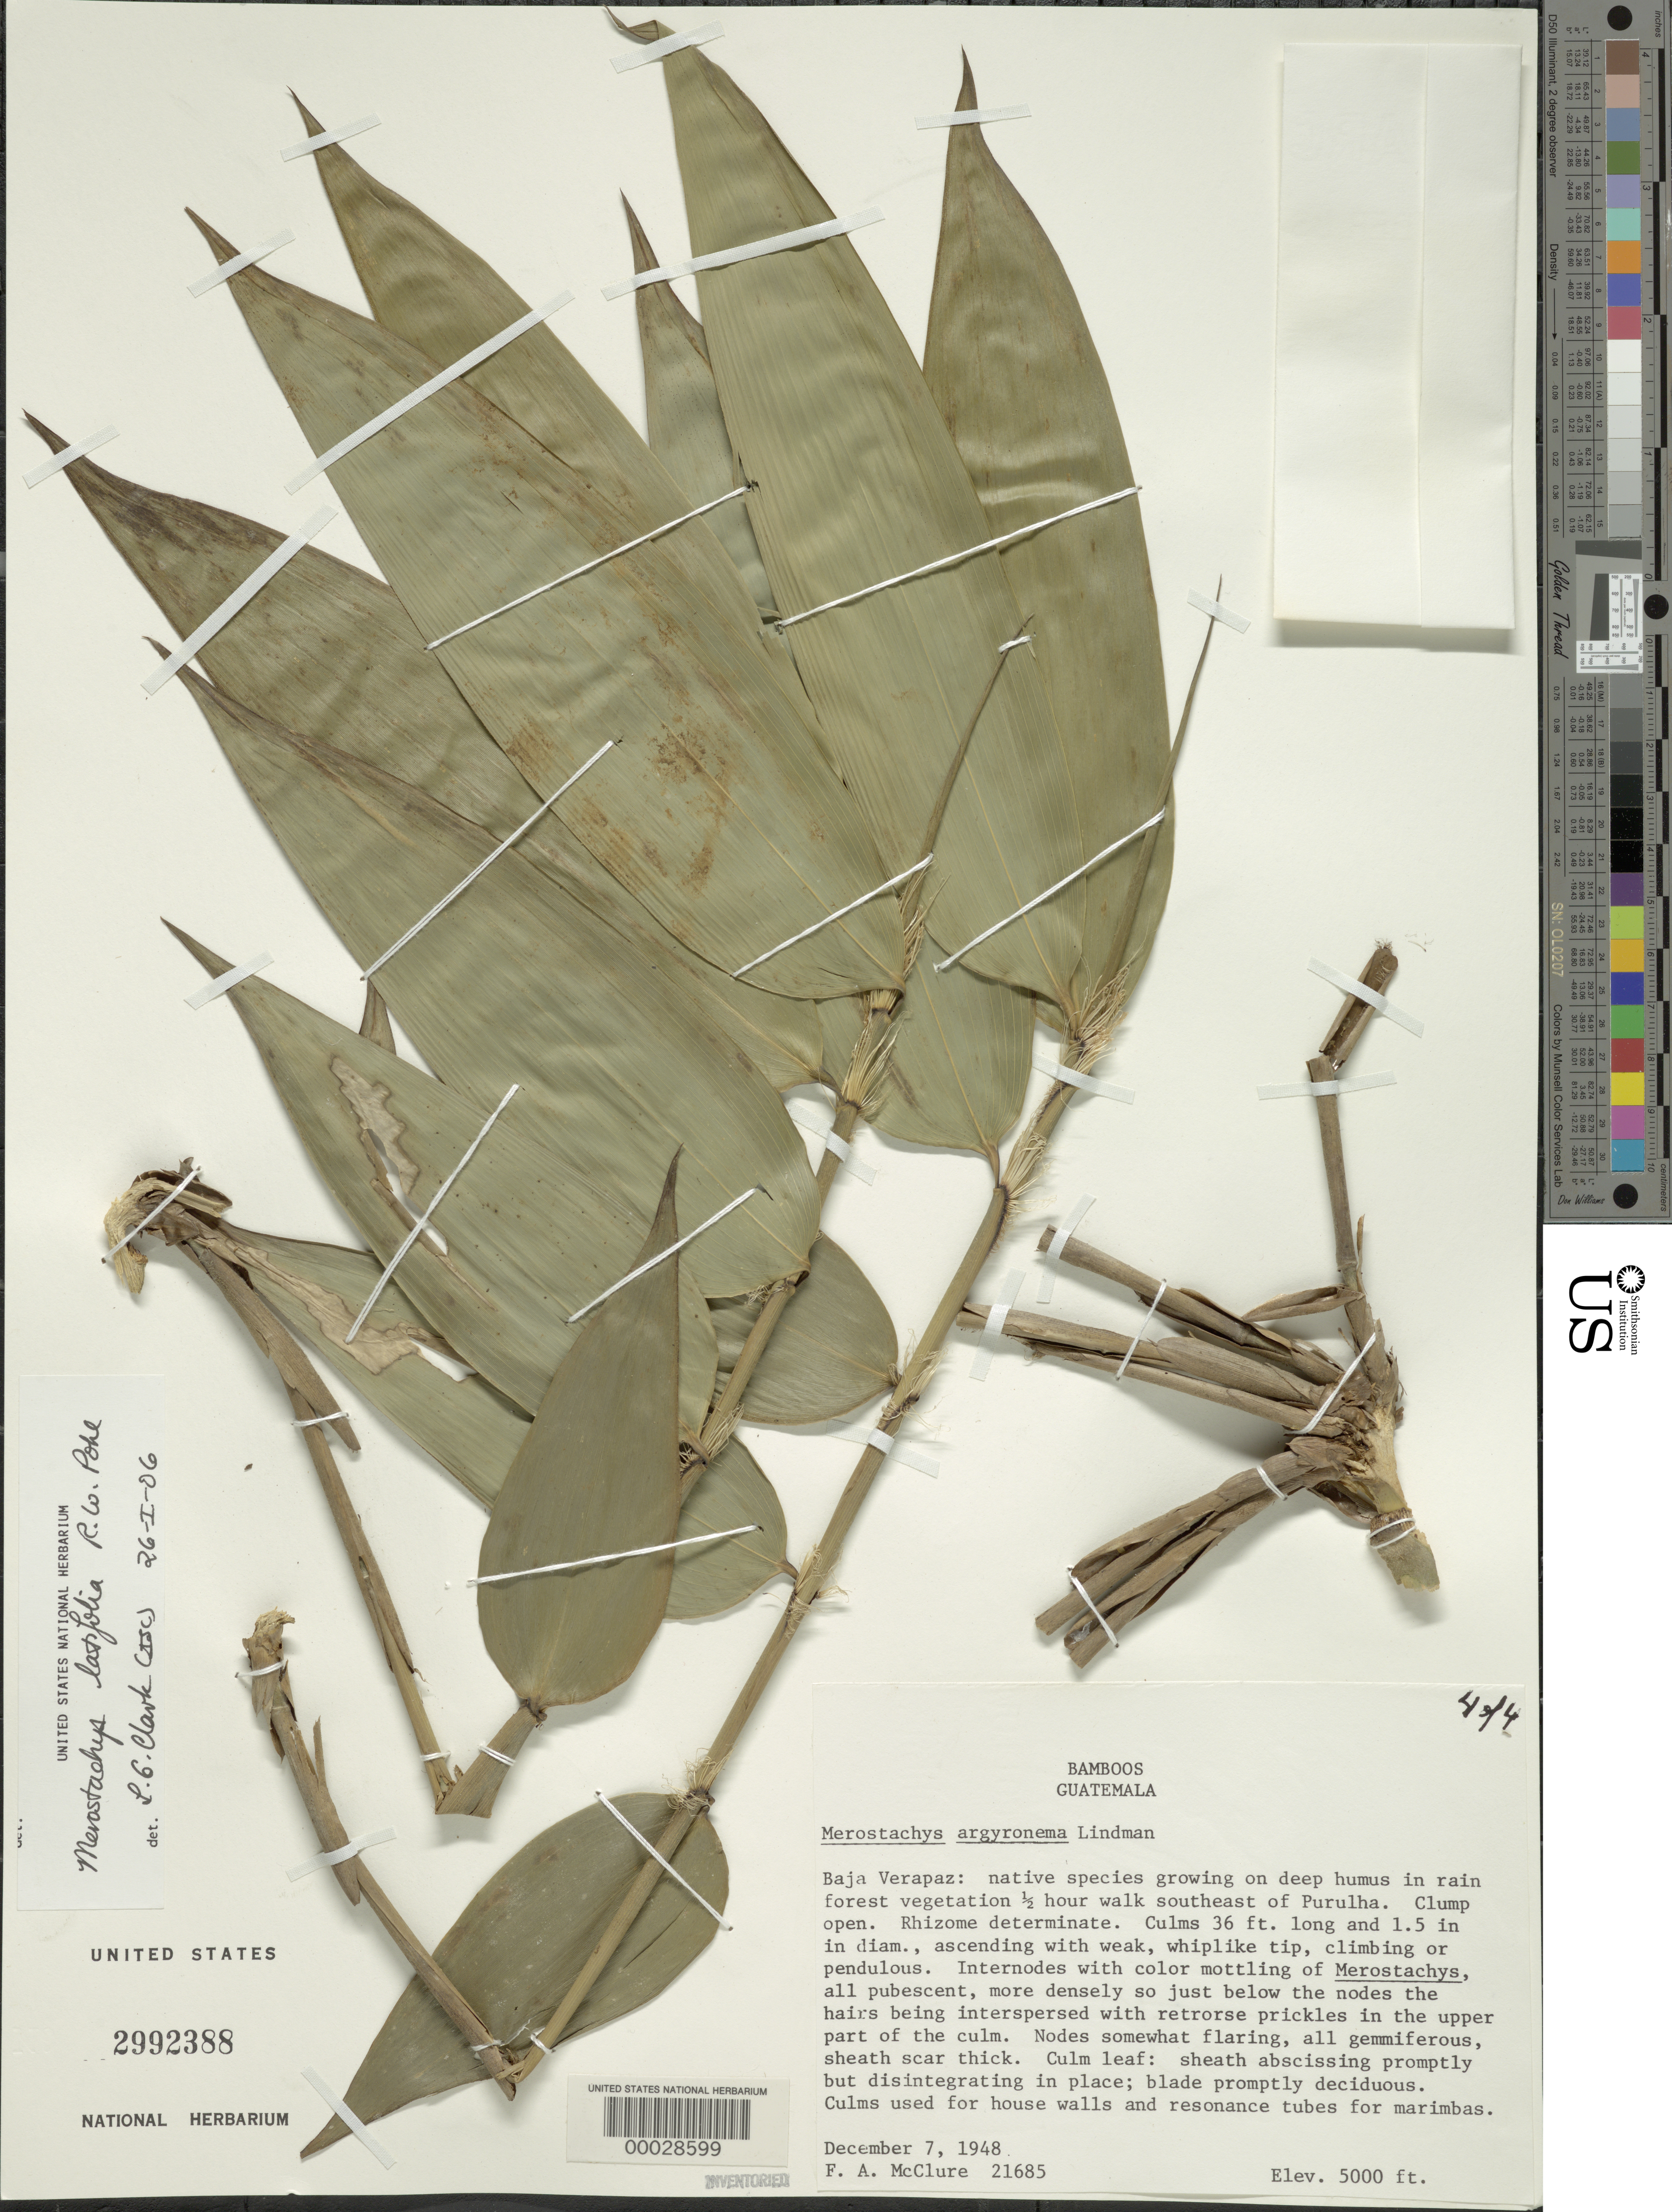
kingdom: Plantae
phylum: Tracheophyta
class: Liliopsida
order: Poales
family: Poaceae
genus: Merostachys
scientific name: Merostachys latifolia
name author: R.W. Pohl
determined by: Clark, Lynn G., (ISC), Iowa State University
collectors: F. A. McClure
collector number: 21685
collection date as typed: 07 Dec 1948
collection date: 1948-12-07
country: Guatemala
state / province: Baja Verapaz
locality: Purulka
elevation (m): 1525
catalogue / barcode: US 2992388